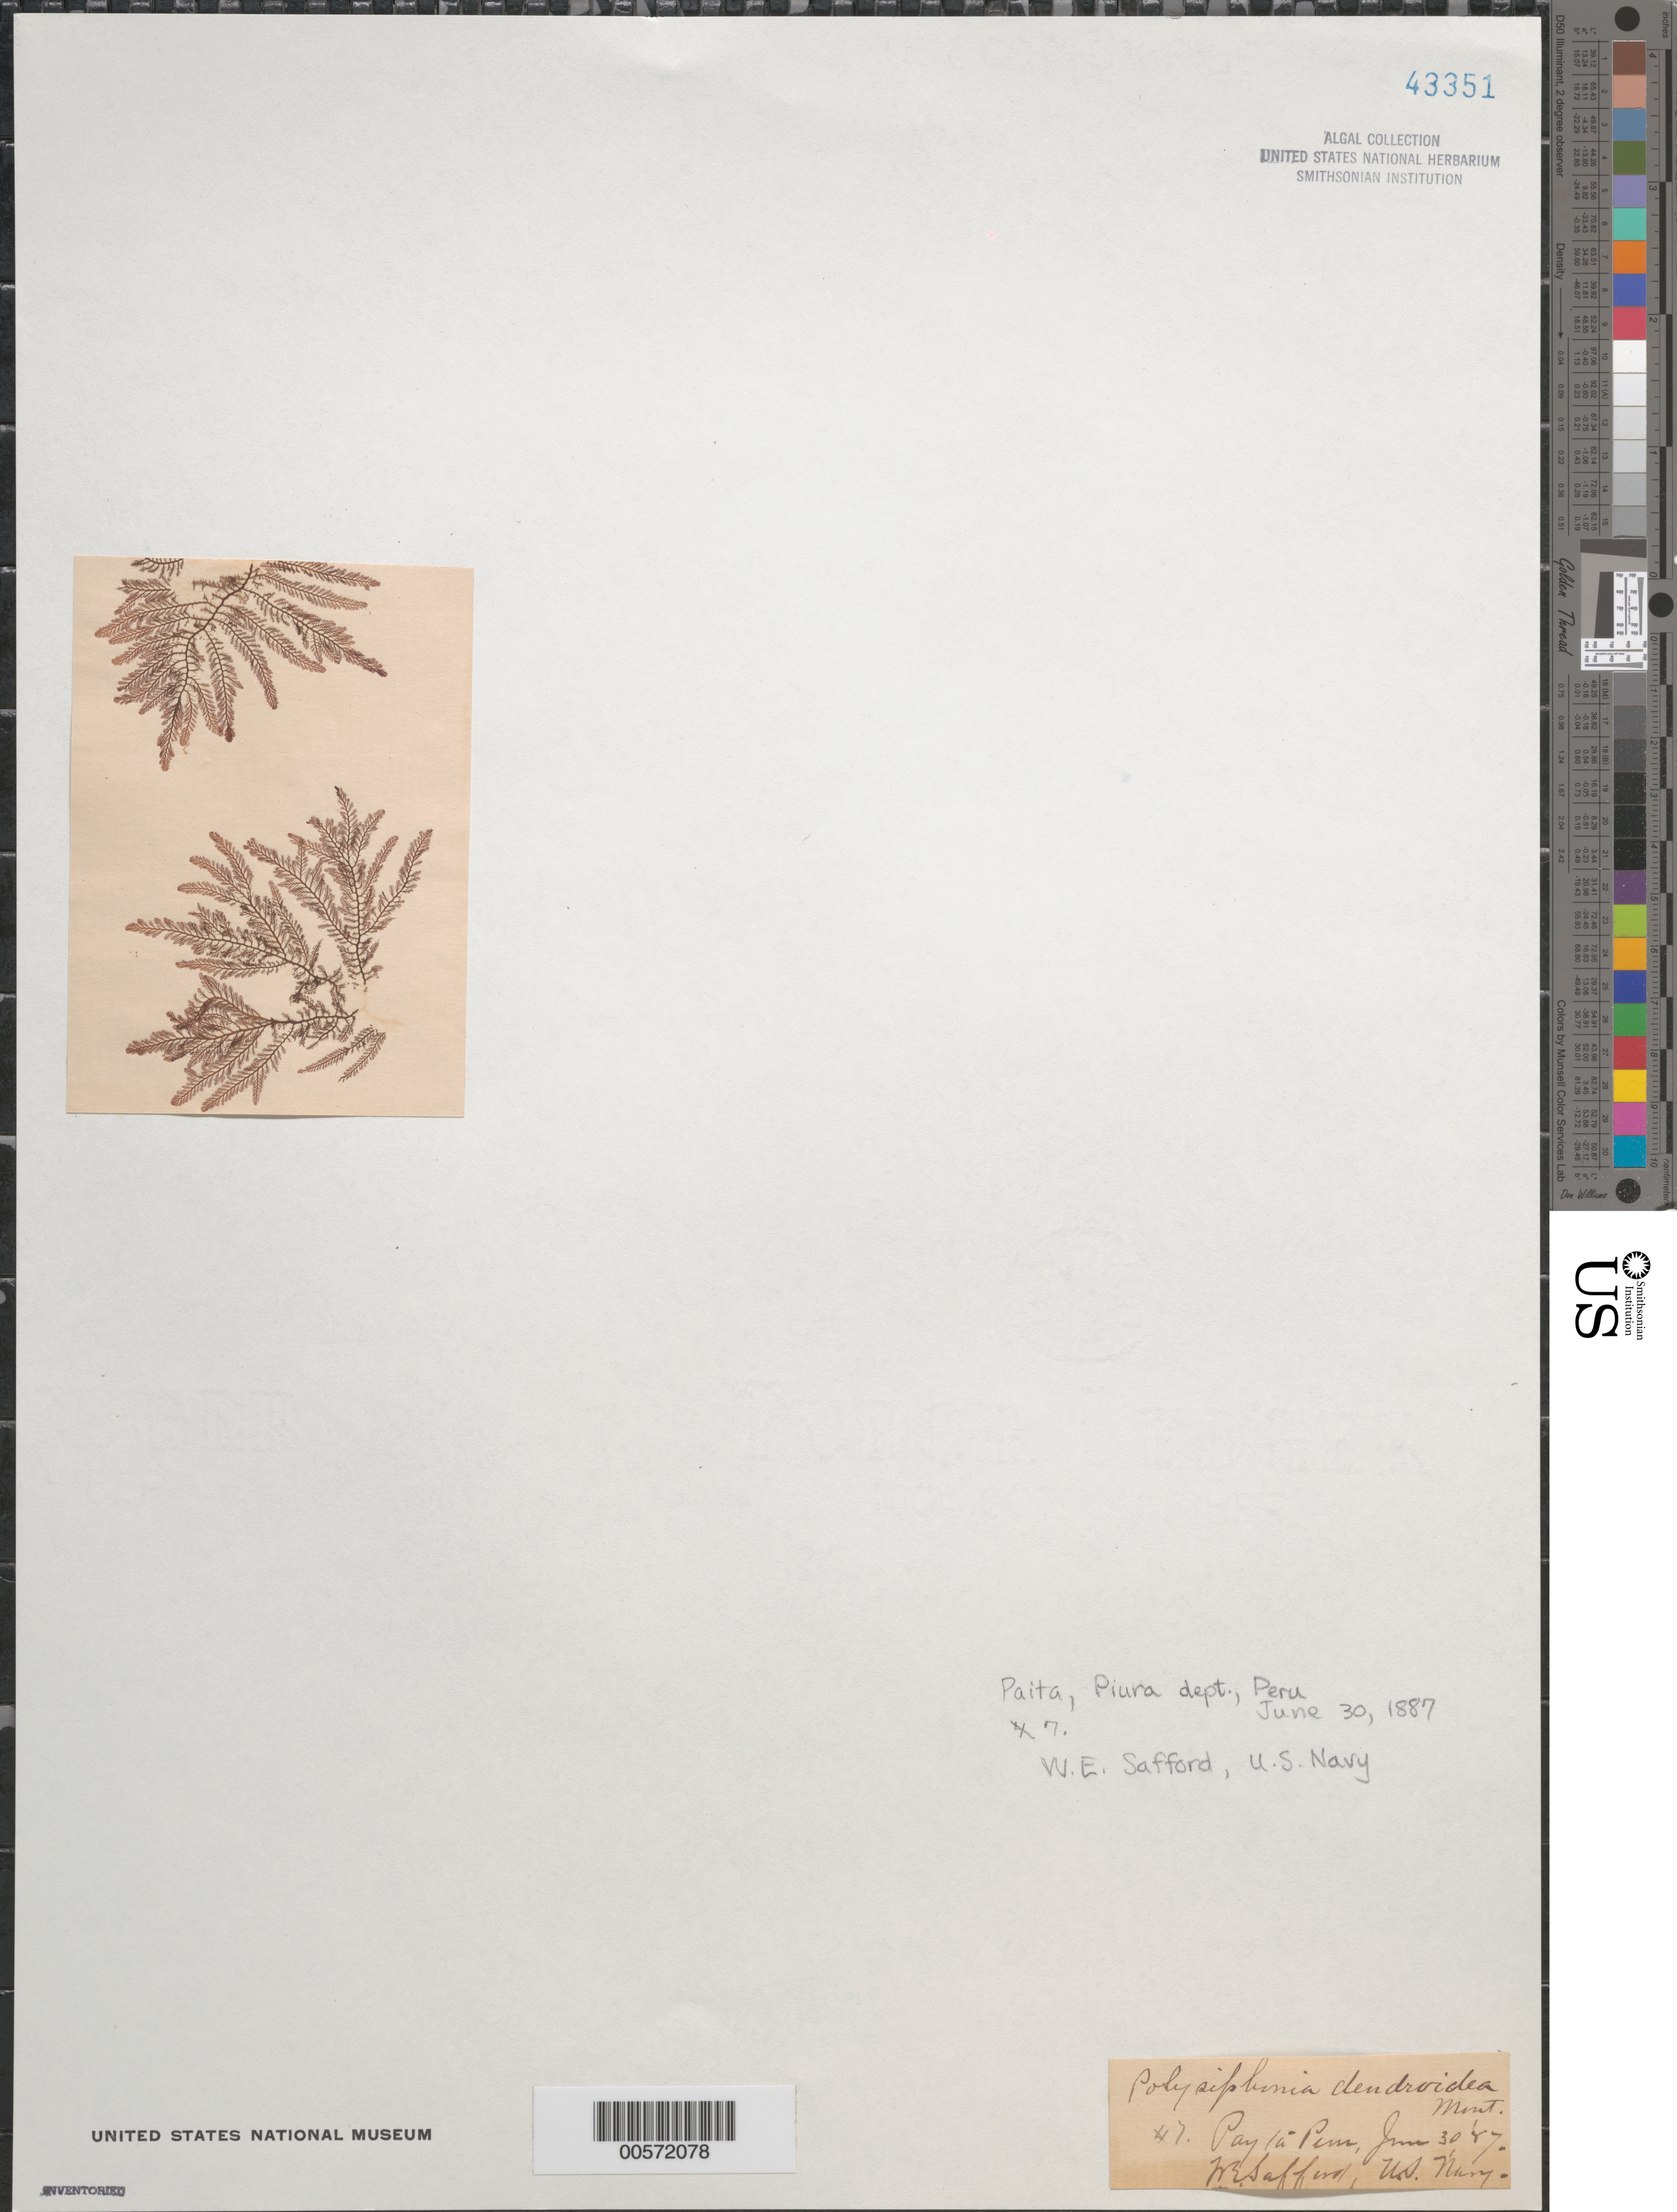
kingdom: Plantae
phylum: Rhodophyta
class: Florideophyceae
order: Ceramiales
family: Rhodomelaceae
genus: Symphyocladiella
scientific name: Symphyocladiella dendroidea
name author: (Montagne) Bustamante et al.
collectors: W. E. Safford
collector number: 7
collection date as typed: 30 Jun 1887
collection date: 1887-06-30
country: Peru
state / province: Piura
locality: Paita (Payta)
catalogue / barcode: US 43351